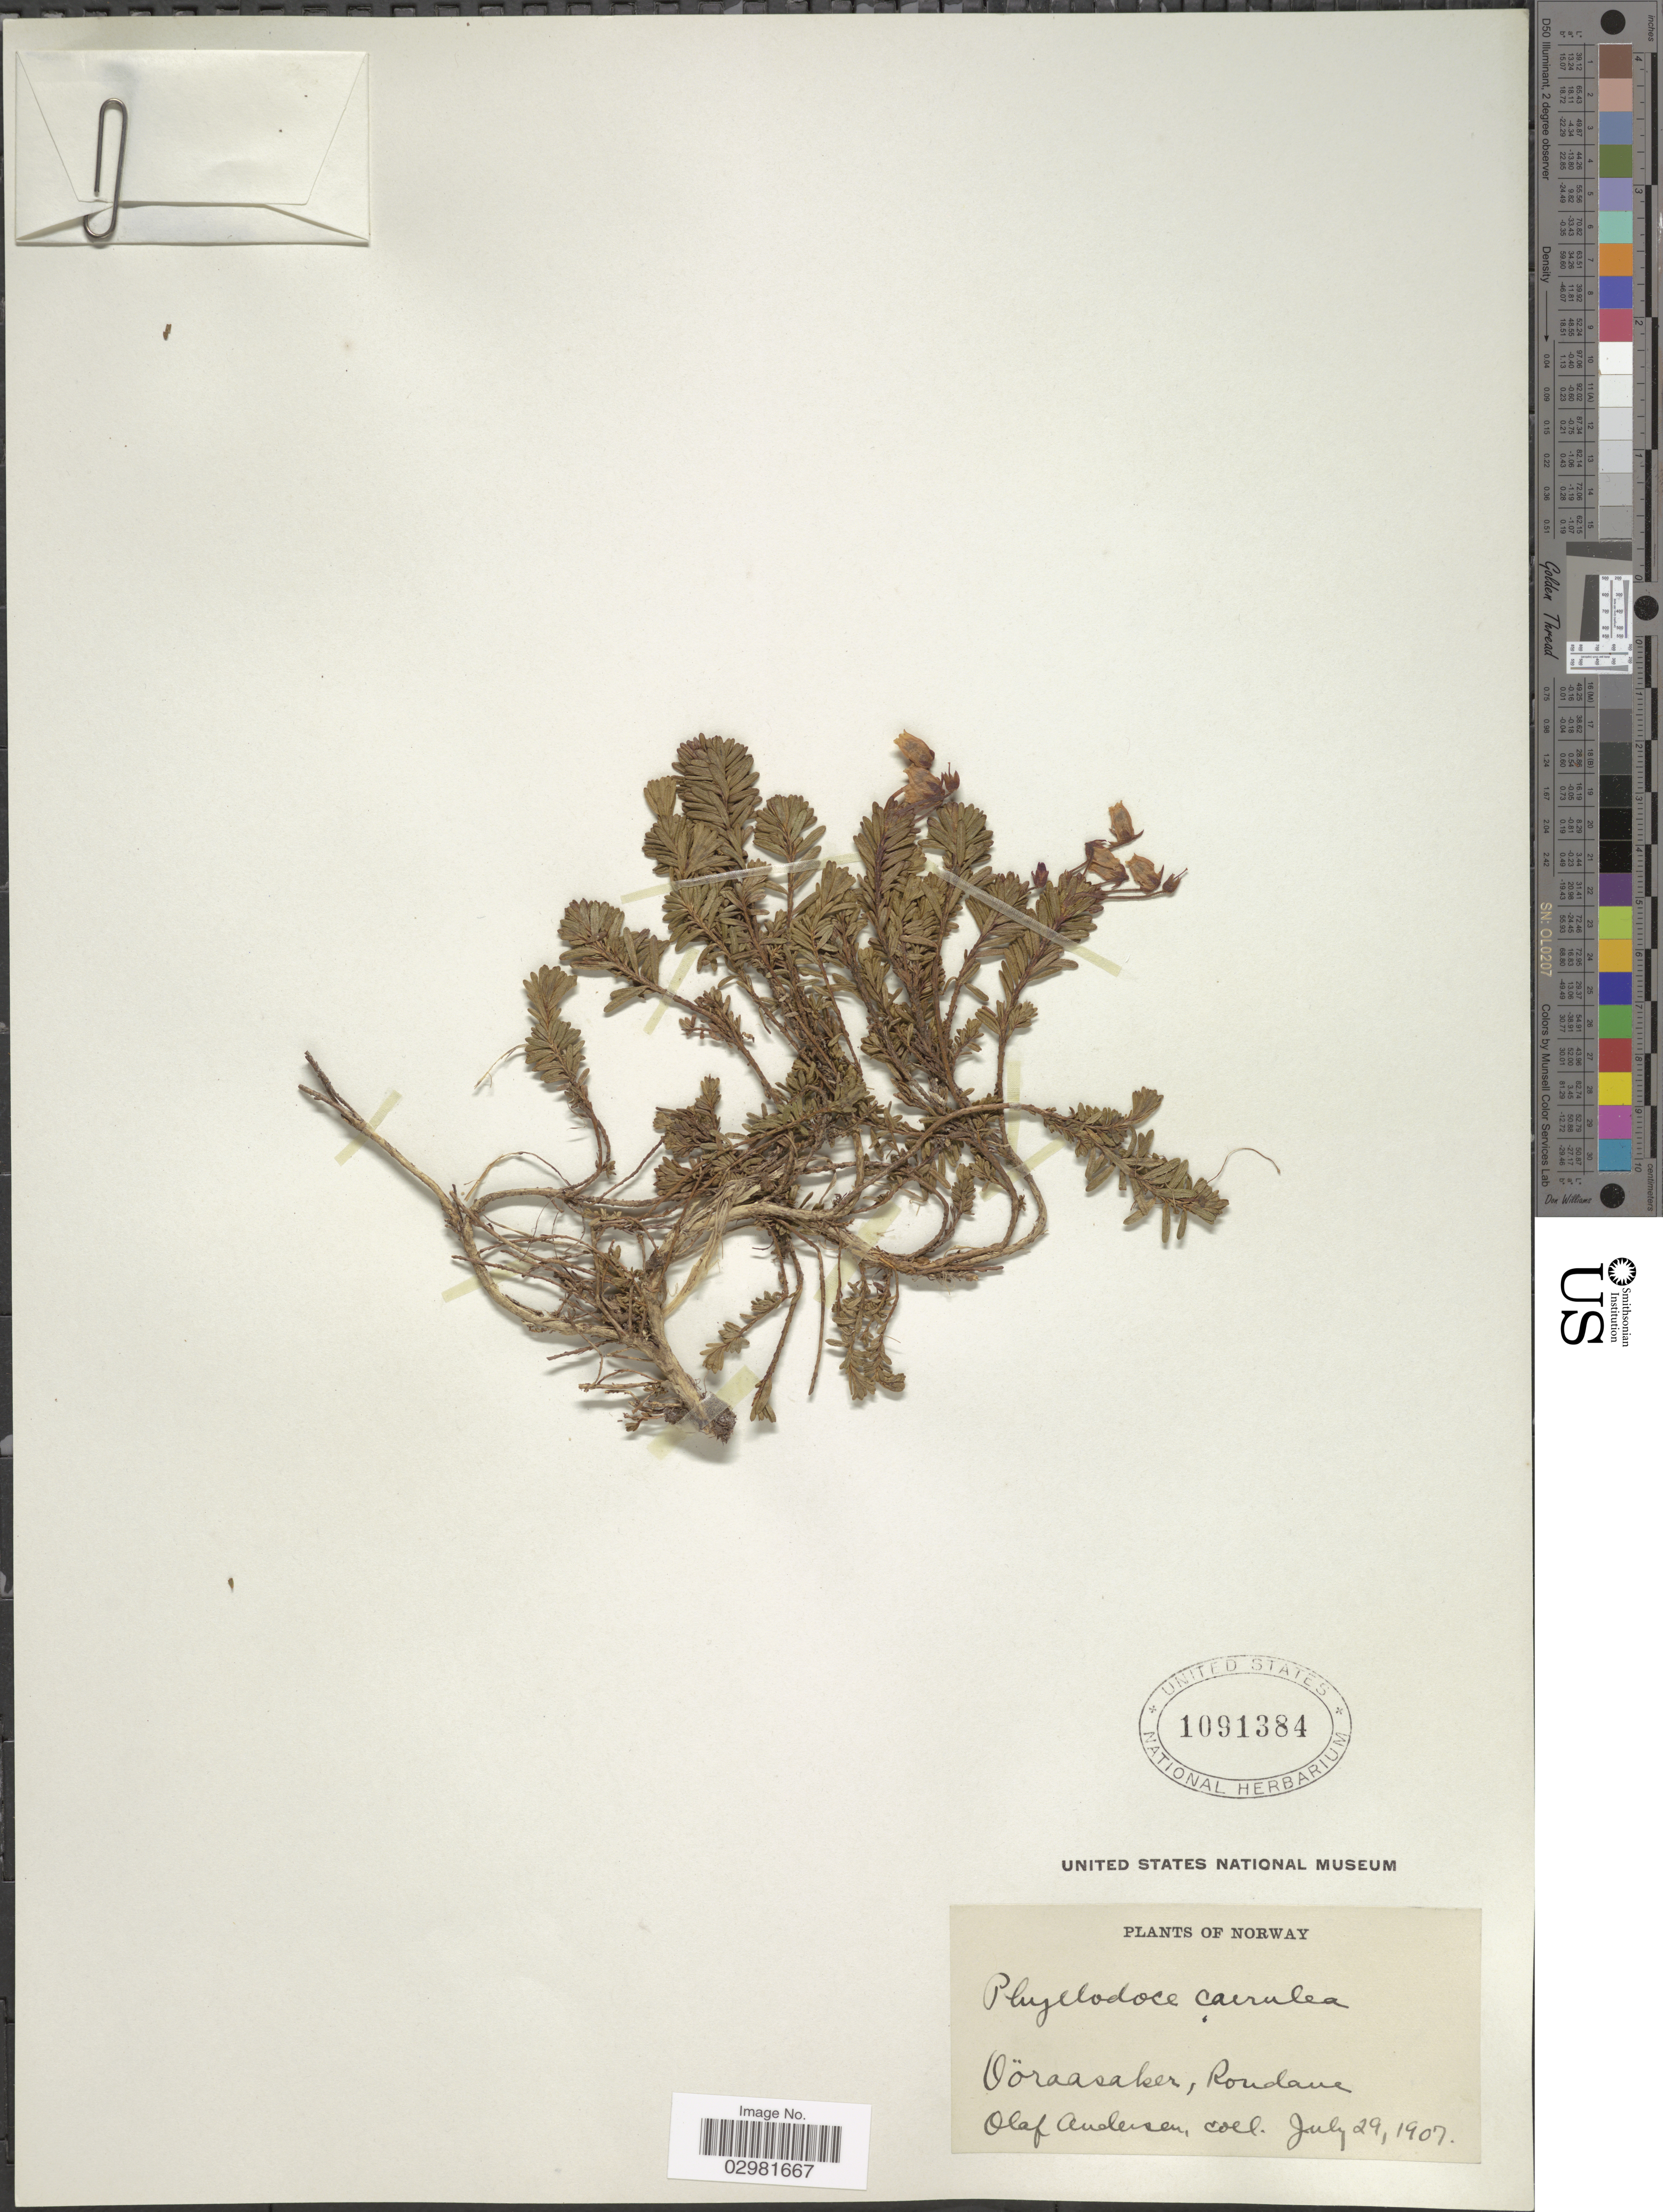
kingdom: Plantae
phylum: Tracheophyta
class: Magnoliopsida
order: Ericales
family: Ericaceae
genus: Phyllodoce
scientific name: Phyllodoce caerulea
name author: (L.) Bab.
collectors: O. Andersen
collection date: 1907-07-29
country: Norway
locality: Oöraasaker, Rondane.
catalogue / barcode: US 1091384